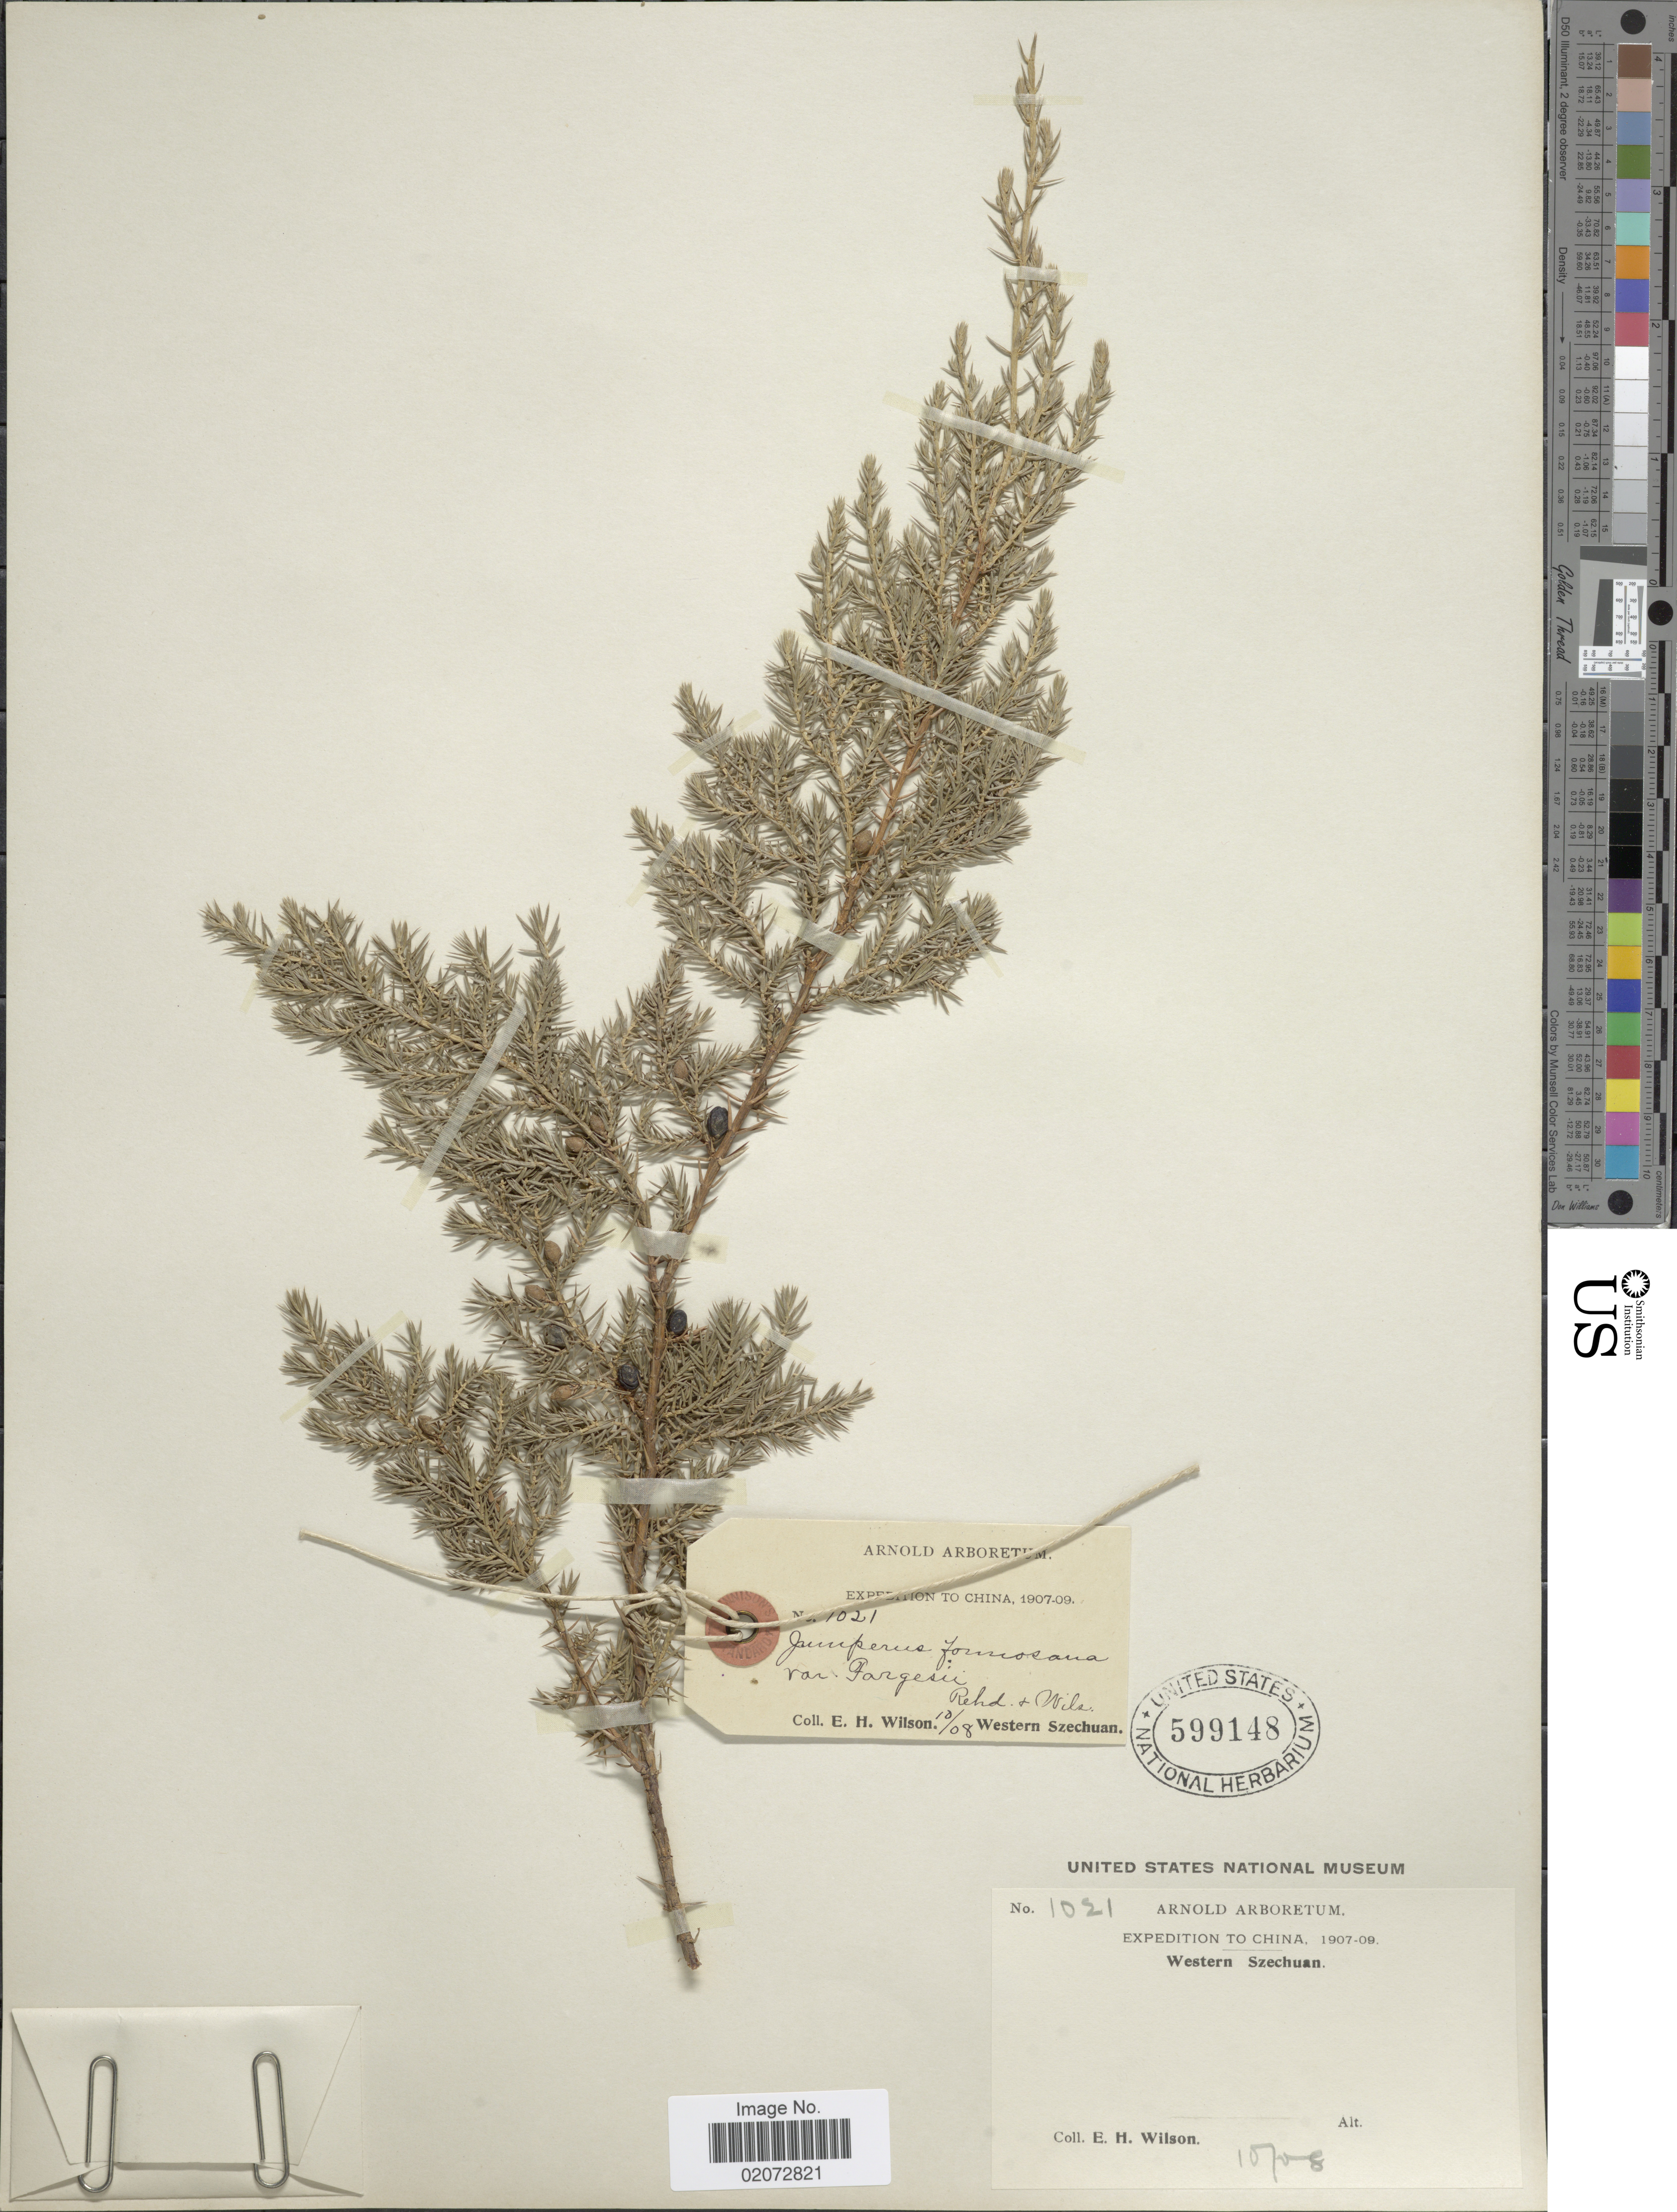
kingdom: Plantae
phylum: Tracheophyta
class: Pinopsida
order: Pinales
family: Cupressaceae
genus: Juniperus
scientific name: Juniperus formosana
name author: Hayata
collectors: E. Wilson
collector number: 1021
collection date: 1908-10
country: China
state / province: Sichuan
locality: Western Szechuan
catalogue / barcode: US 599148